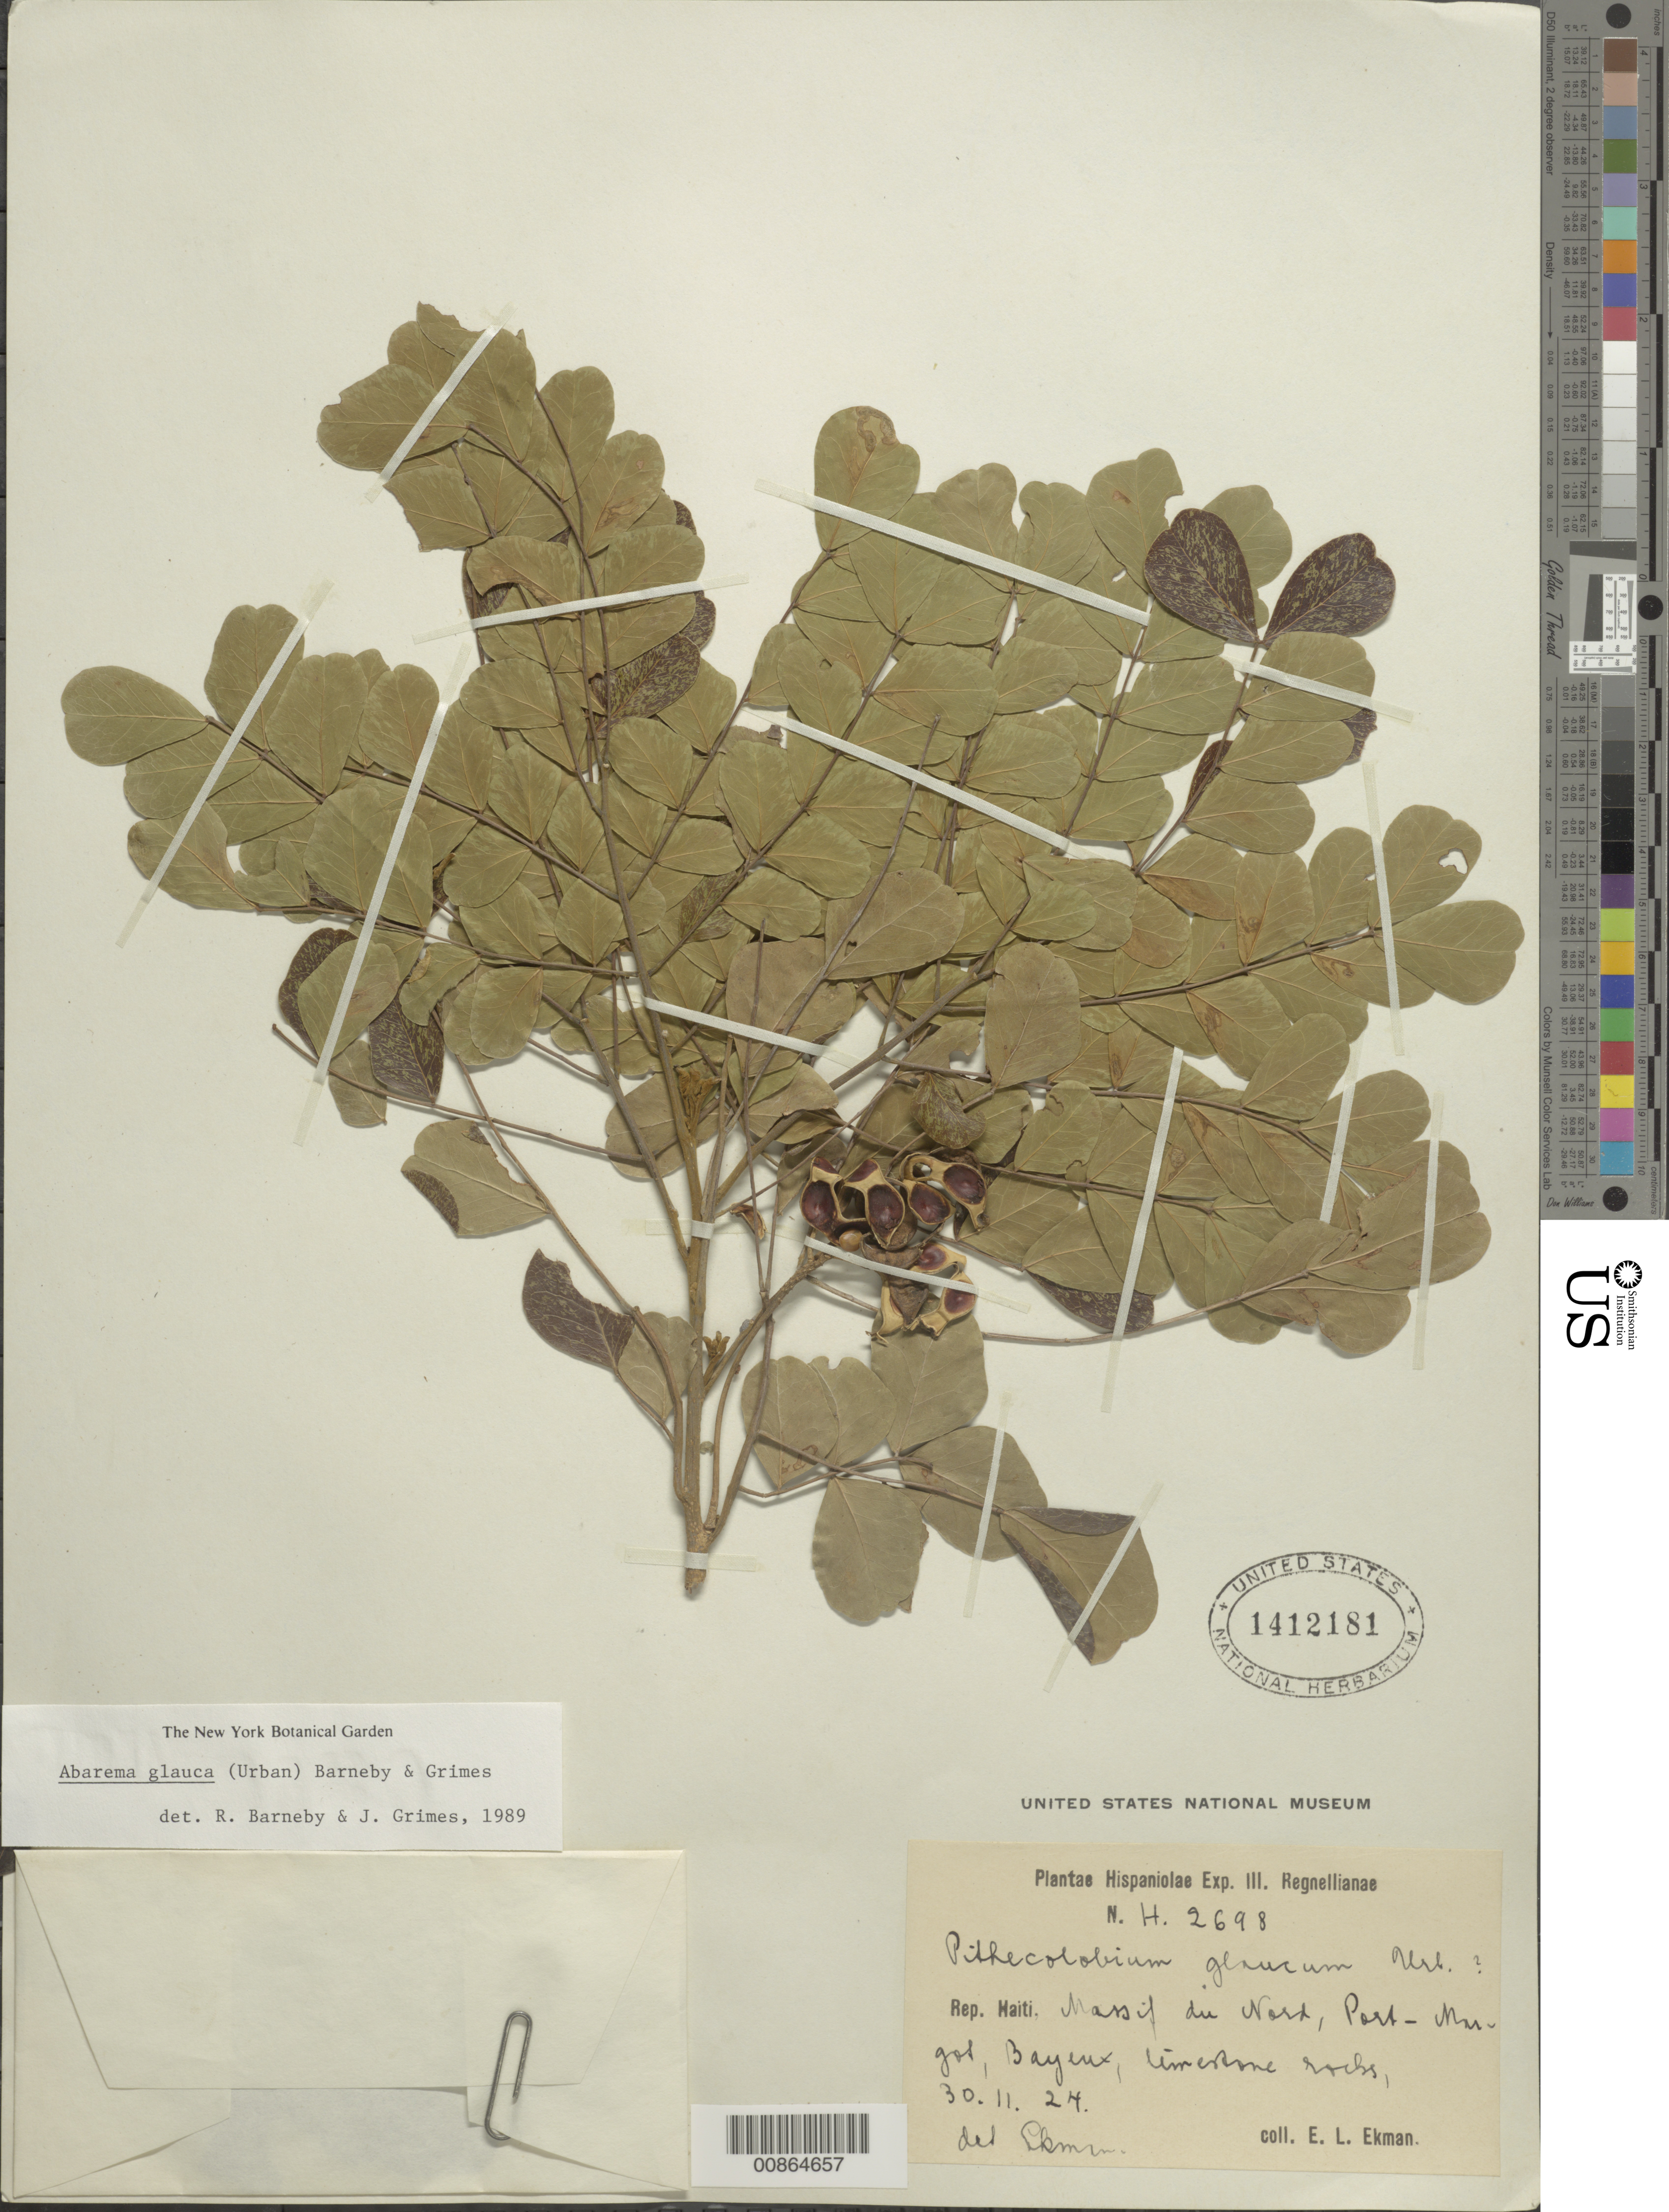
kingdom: Plantae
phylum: Tracheophyta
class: Magnoliopsida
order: Fabales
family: Fabaceae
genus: Pithecellobium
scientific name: Pithecellobium glaucum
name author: Urb.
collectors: E. L. Ekman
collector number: H 2698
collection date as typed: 30 Nov 1924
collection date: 1924-11-30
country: Haiti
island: Hispaniola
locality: Massif du Nord, Port-Margot, Bayeux.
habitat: Limestone rocks.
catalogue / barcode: US 1412181